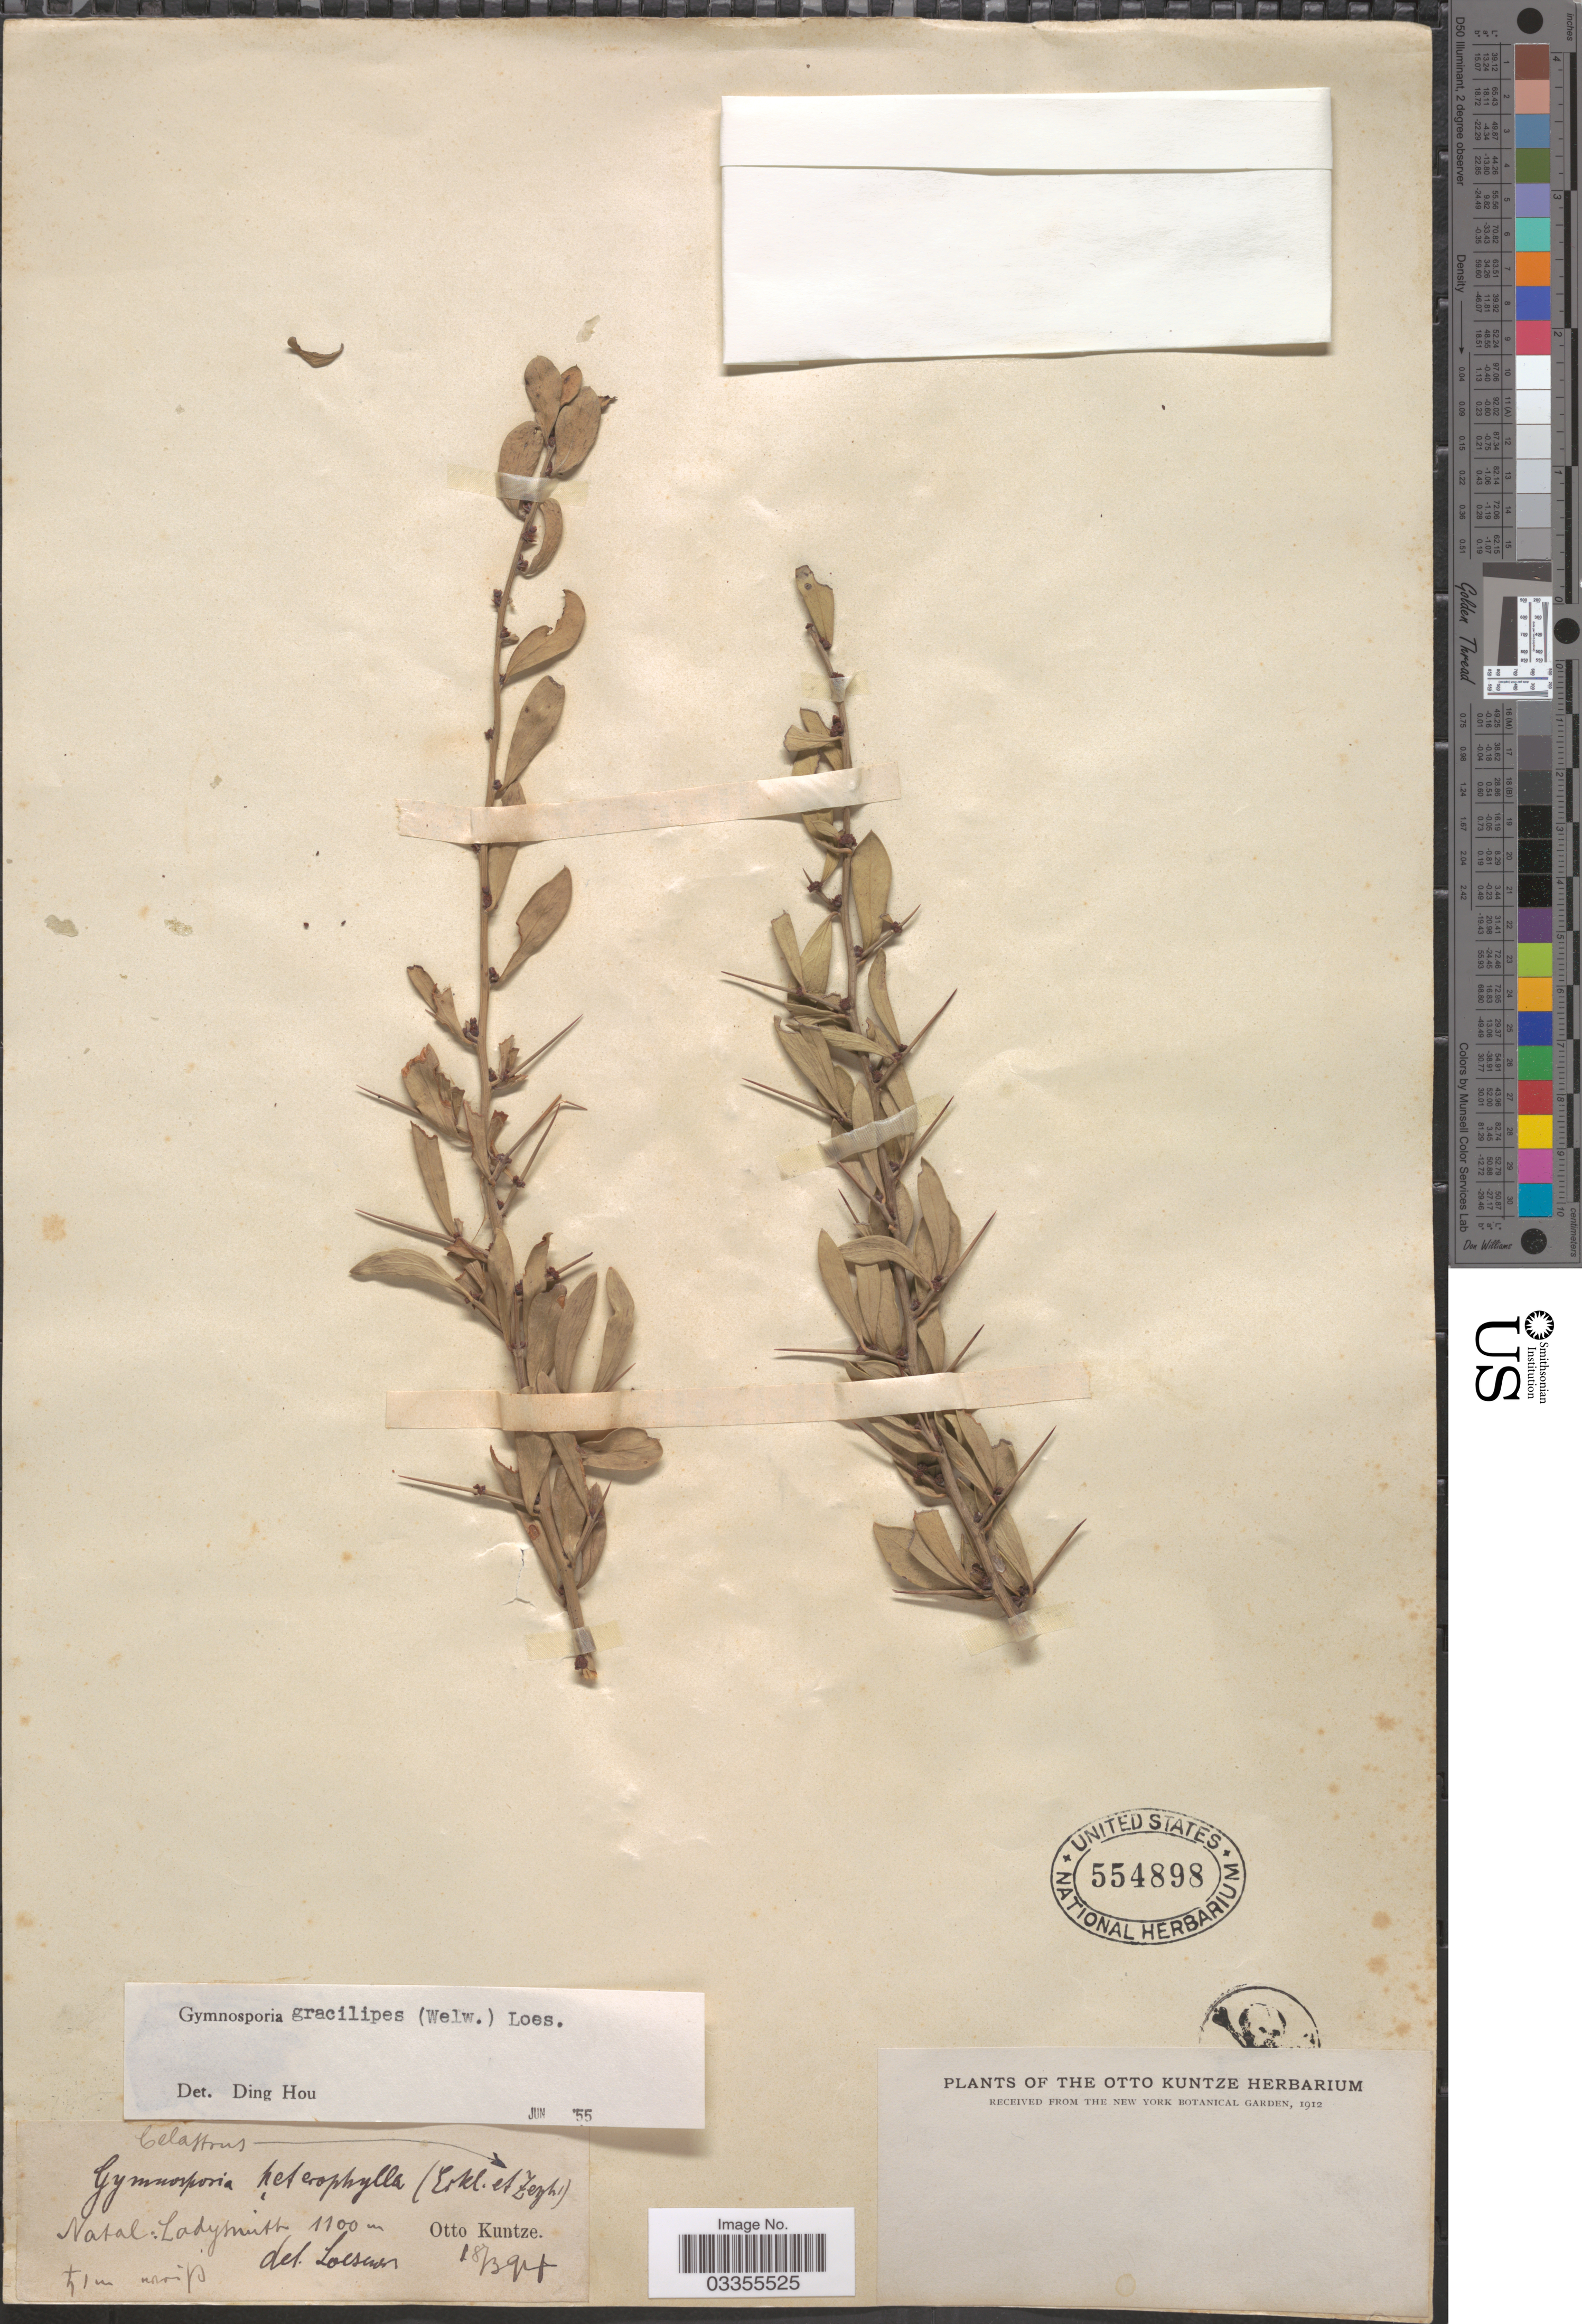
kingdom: Plantae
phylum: Tracheophyta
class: Magnoliopsida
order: Celastrales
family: Celastraceae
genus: Gymnosporia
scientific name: Gymnosporia gracilipes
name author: (Welw. ex Oliv.) Loes.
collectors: C.E.O. Kuntze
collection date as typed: Transcribed d/m/y: 18/3/94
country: South Africa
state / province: KwaZulu-Natal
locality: Natal - Ladysmith.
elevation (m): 1100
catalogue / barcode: US 554898